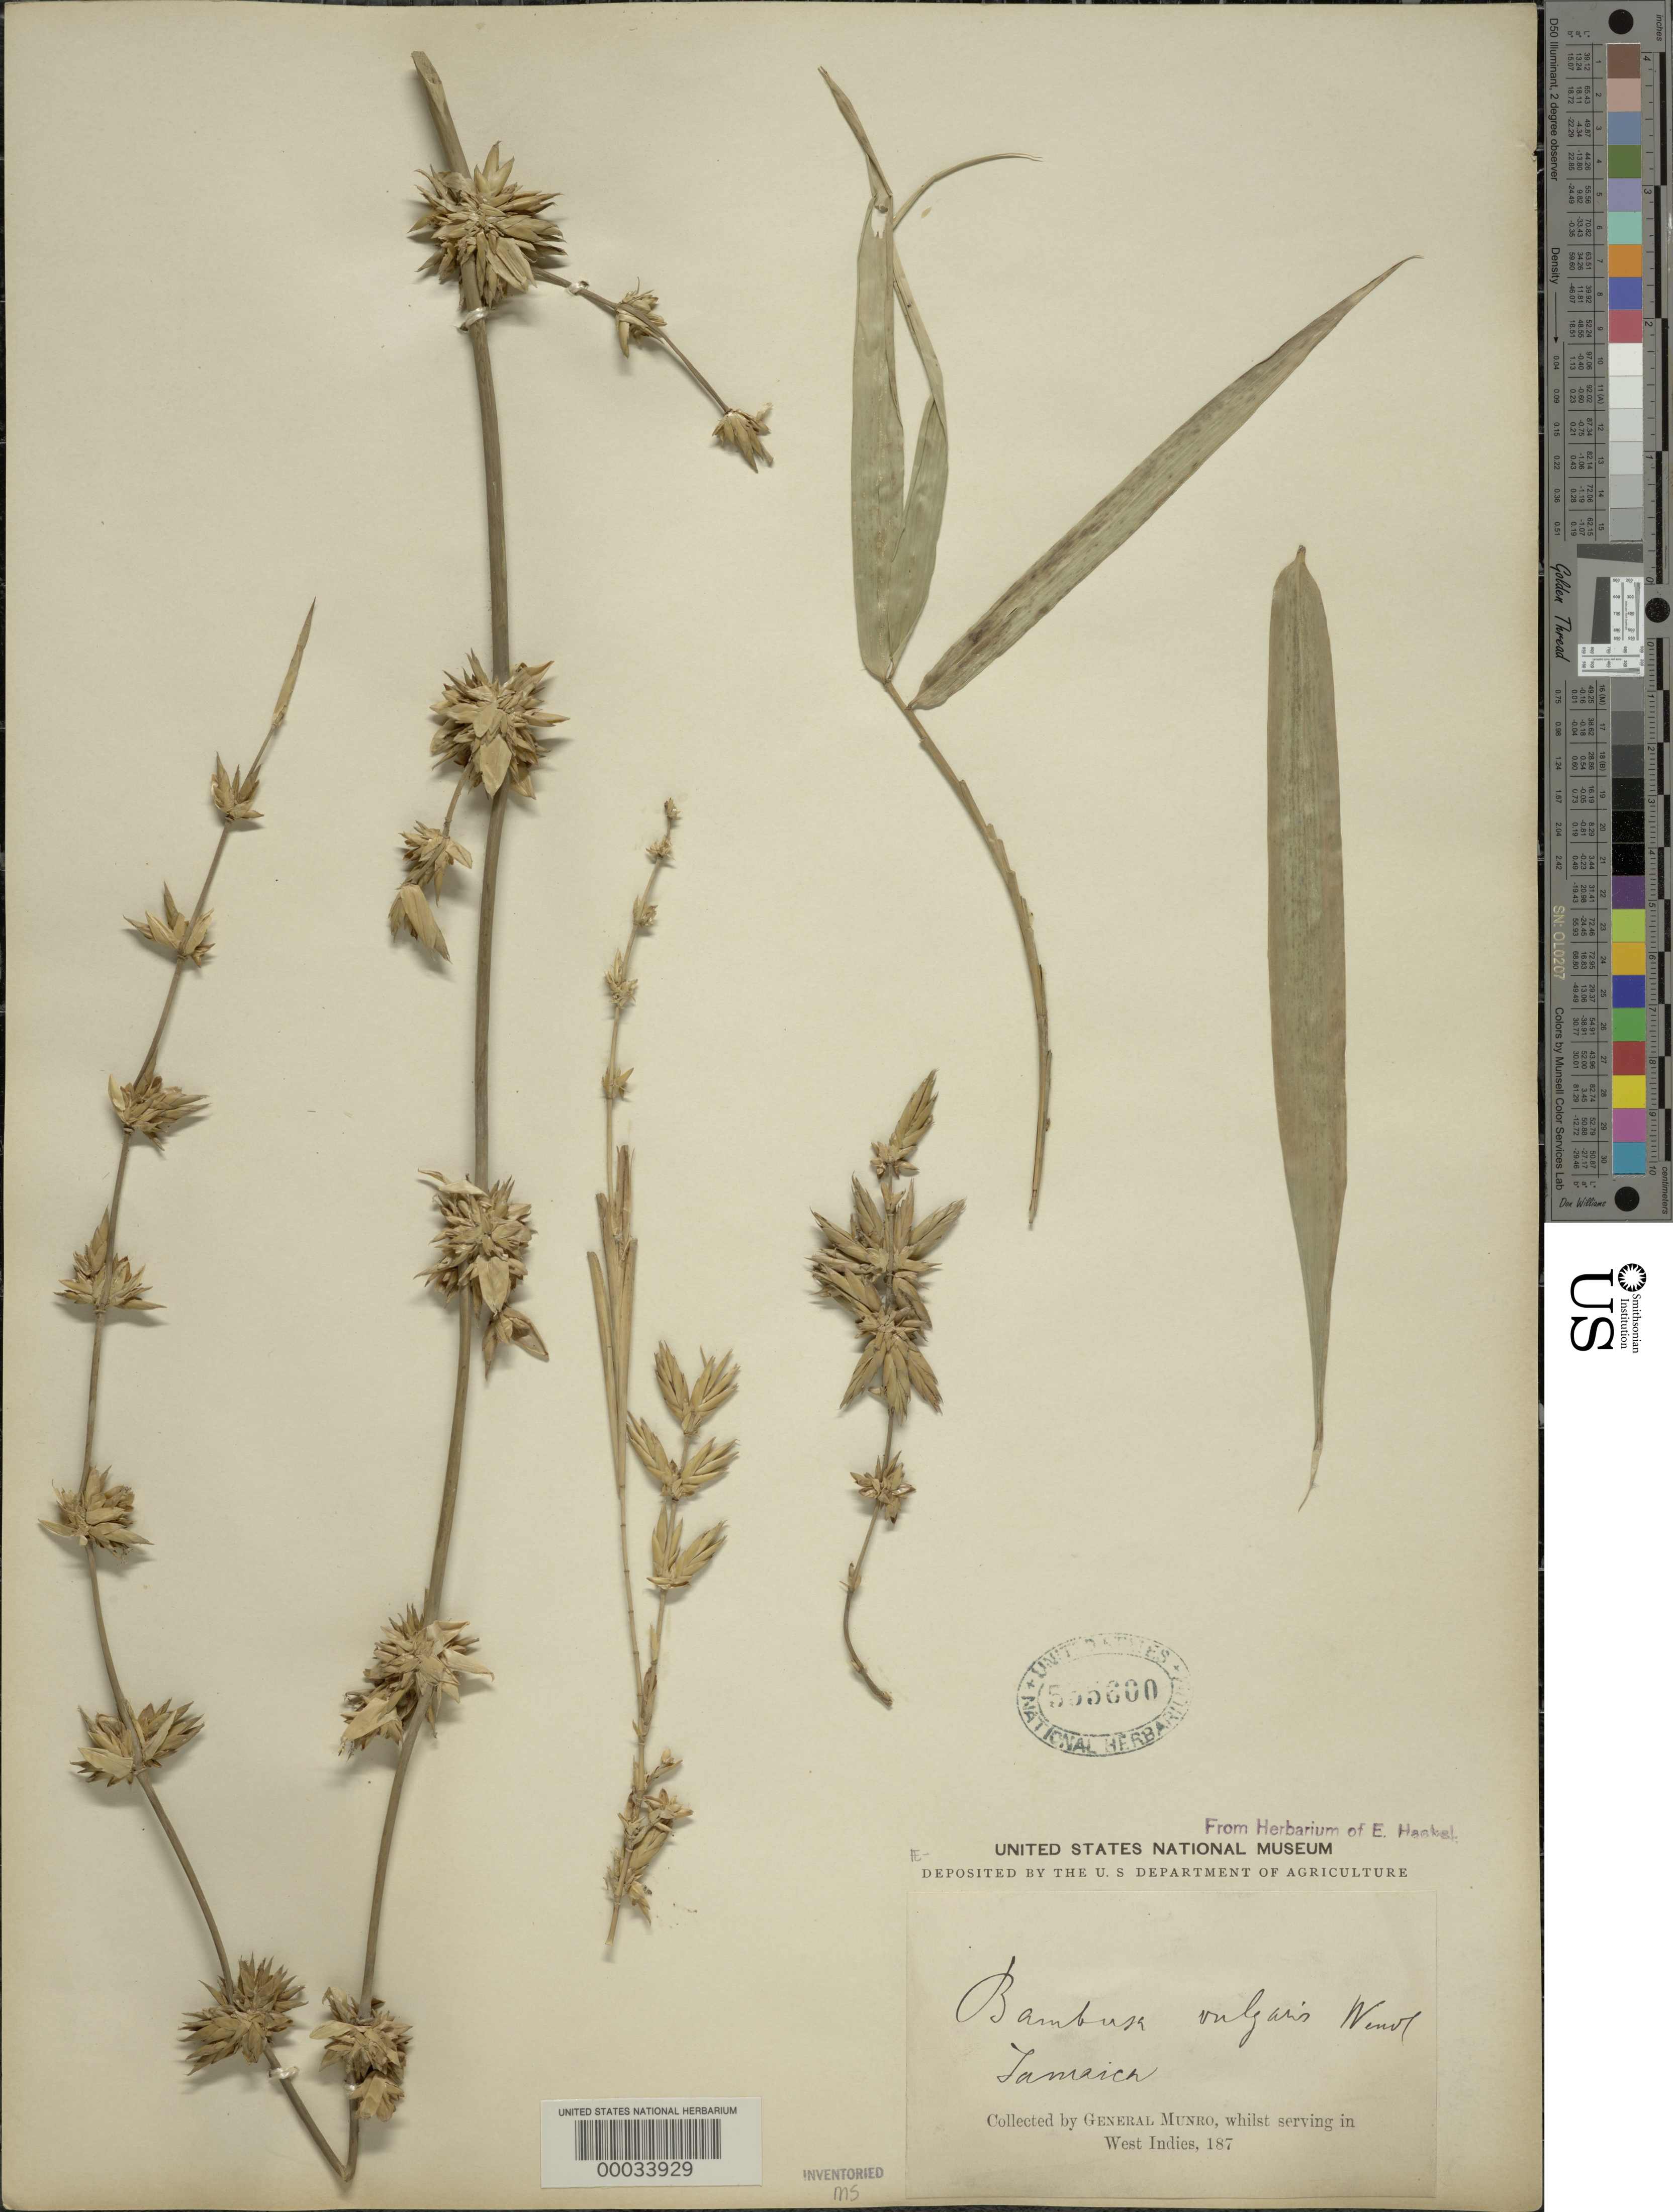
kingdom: Plantae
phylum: Tracheophyta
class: Liliopsida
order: Poales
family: Poaceae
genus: Bambusa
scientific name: Bambusa vulgaris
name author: Schrad. ex J.C. Wendl.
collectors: G. Munro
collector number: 187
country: Jamaica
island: Greater Antilles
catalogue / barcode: US 555600